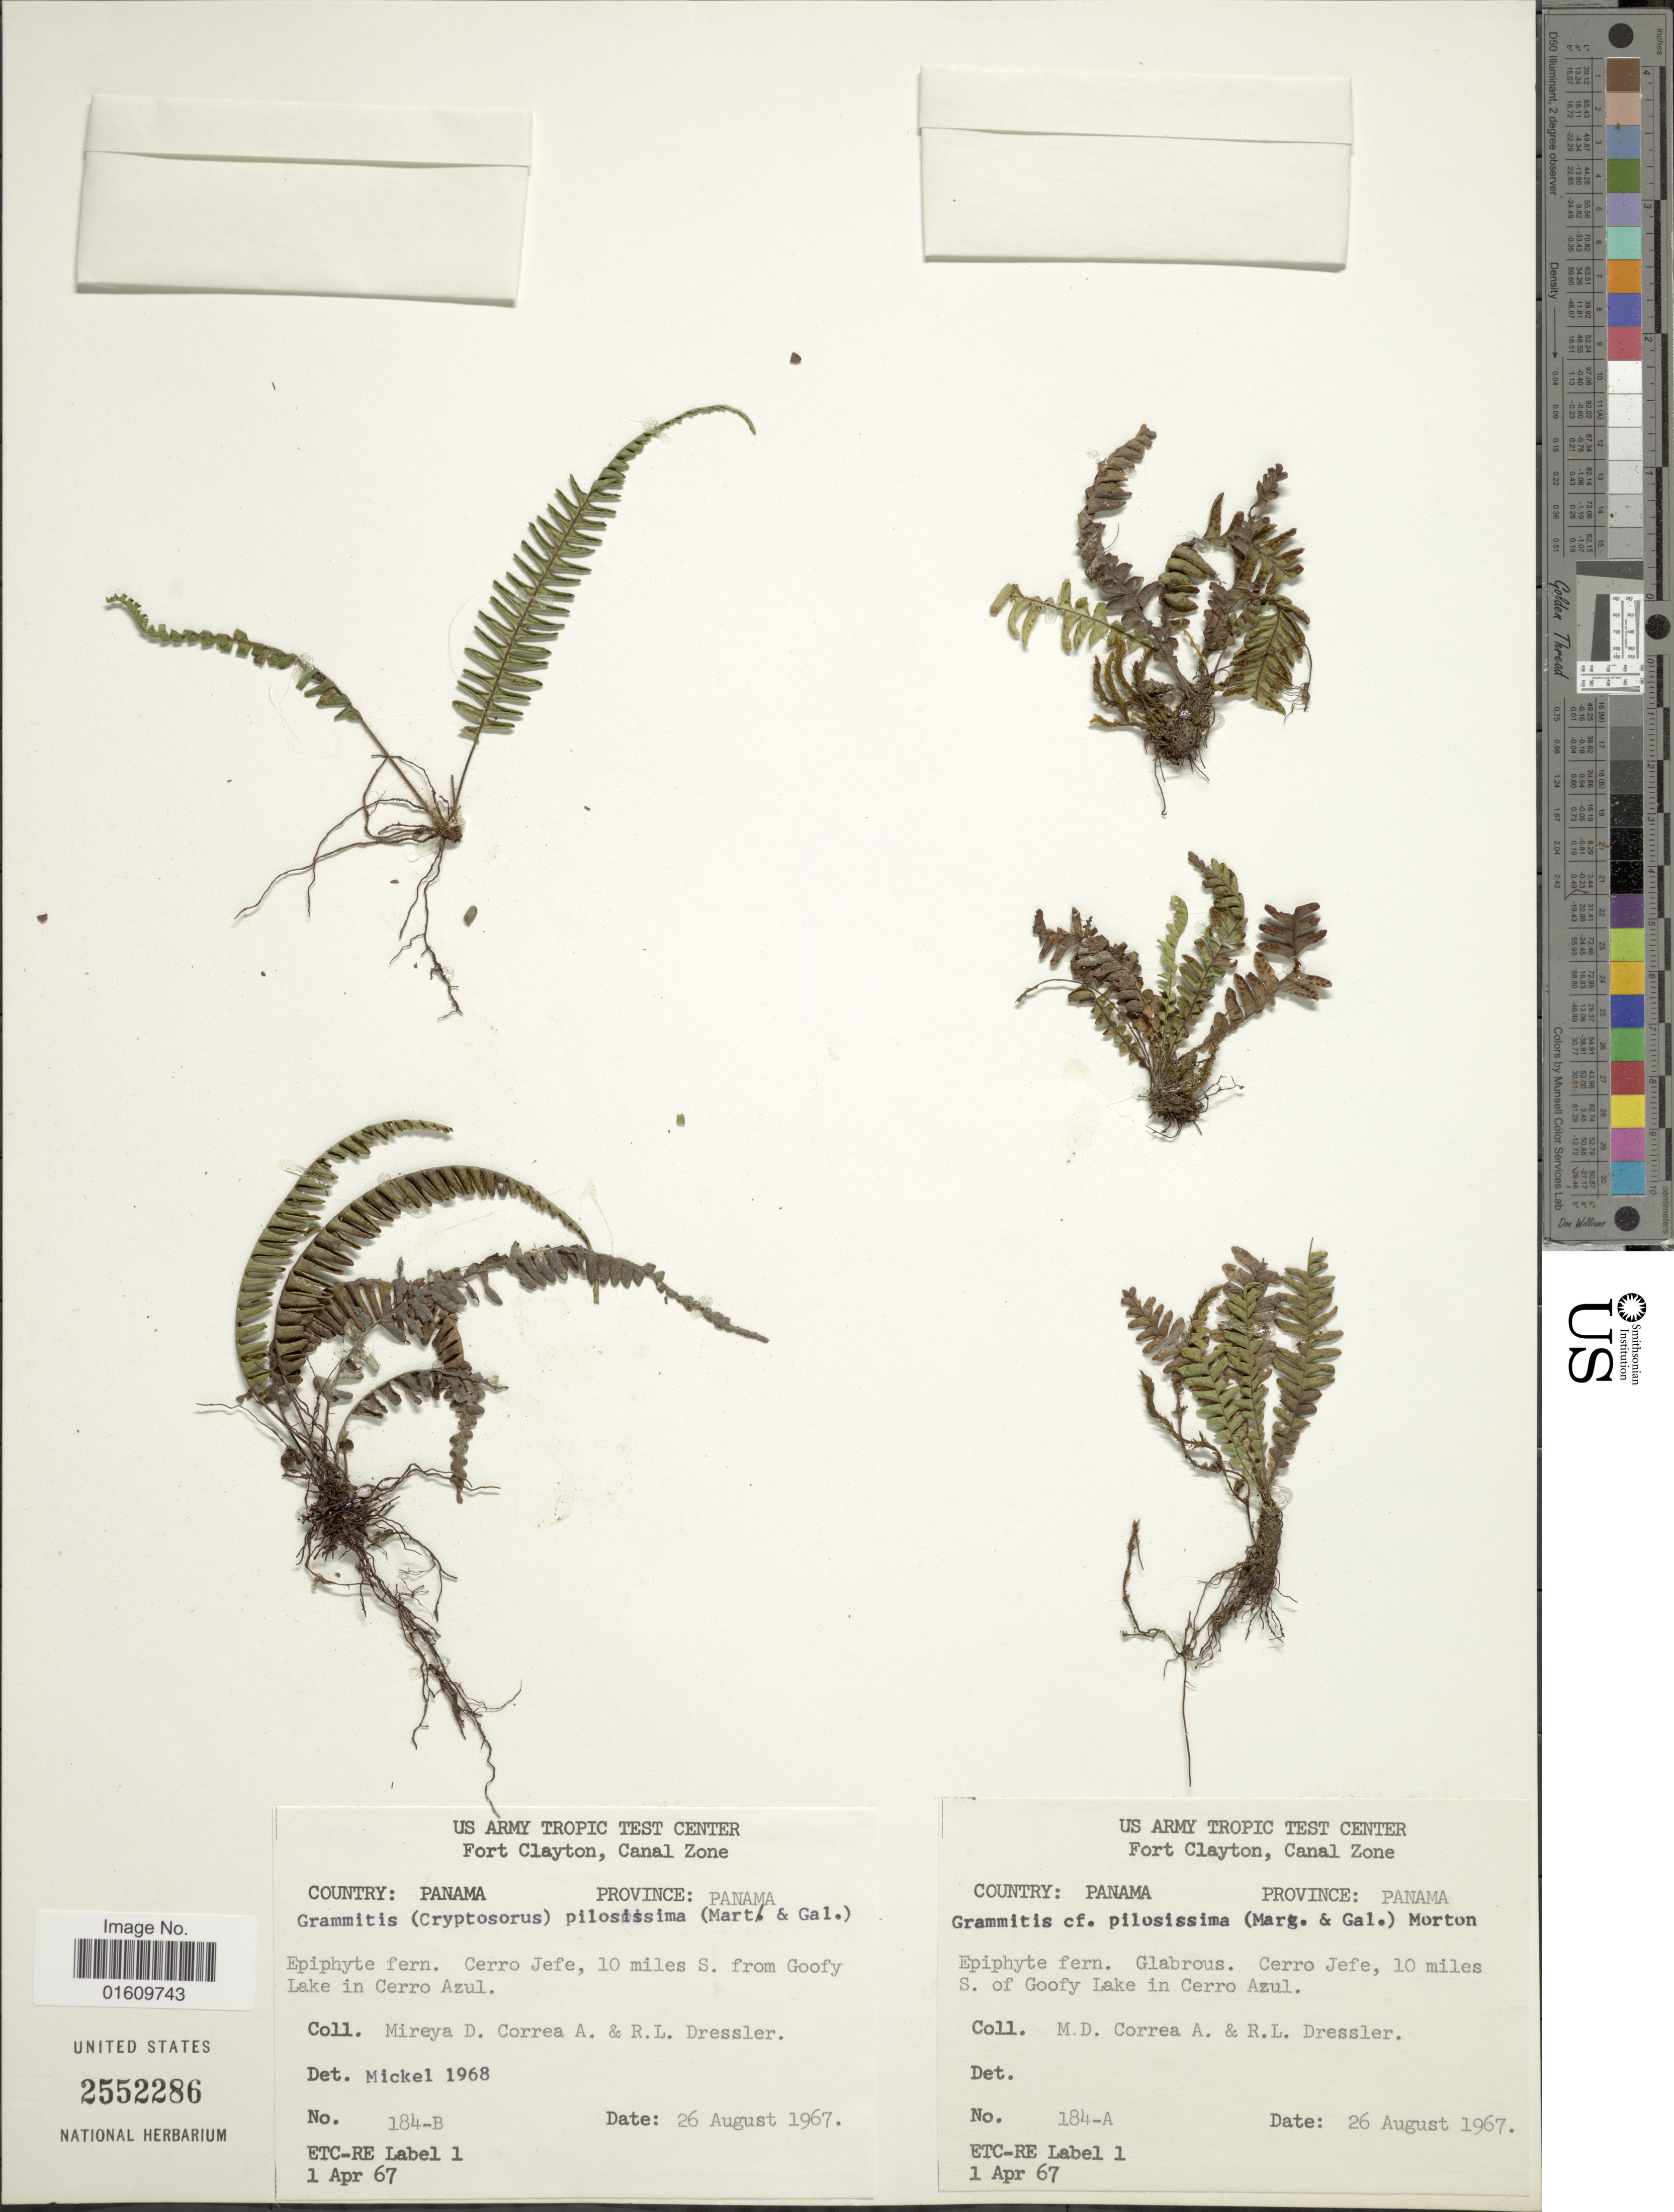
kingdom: Plantae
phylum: Tracheophyta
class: Polypodiopsida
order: Polypodiales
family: Polypodiaceae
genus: Melpomene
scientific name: Melpomene xiphopteroides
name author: (Liebm.) A.R. Sm. & R.C. Moran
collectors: M. D. Corrêa-A. & R. Dressler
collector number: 184-B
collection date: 1967-08-26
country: Panama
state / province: Panamá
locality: Fort Clayton, Canal Zone, Province: Panama, Glabrous, Cerro Jefe, 10 miles S. from Goofy Lake in Cerro Azul.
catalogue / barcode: US 2552286